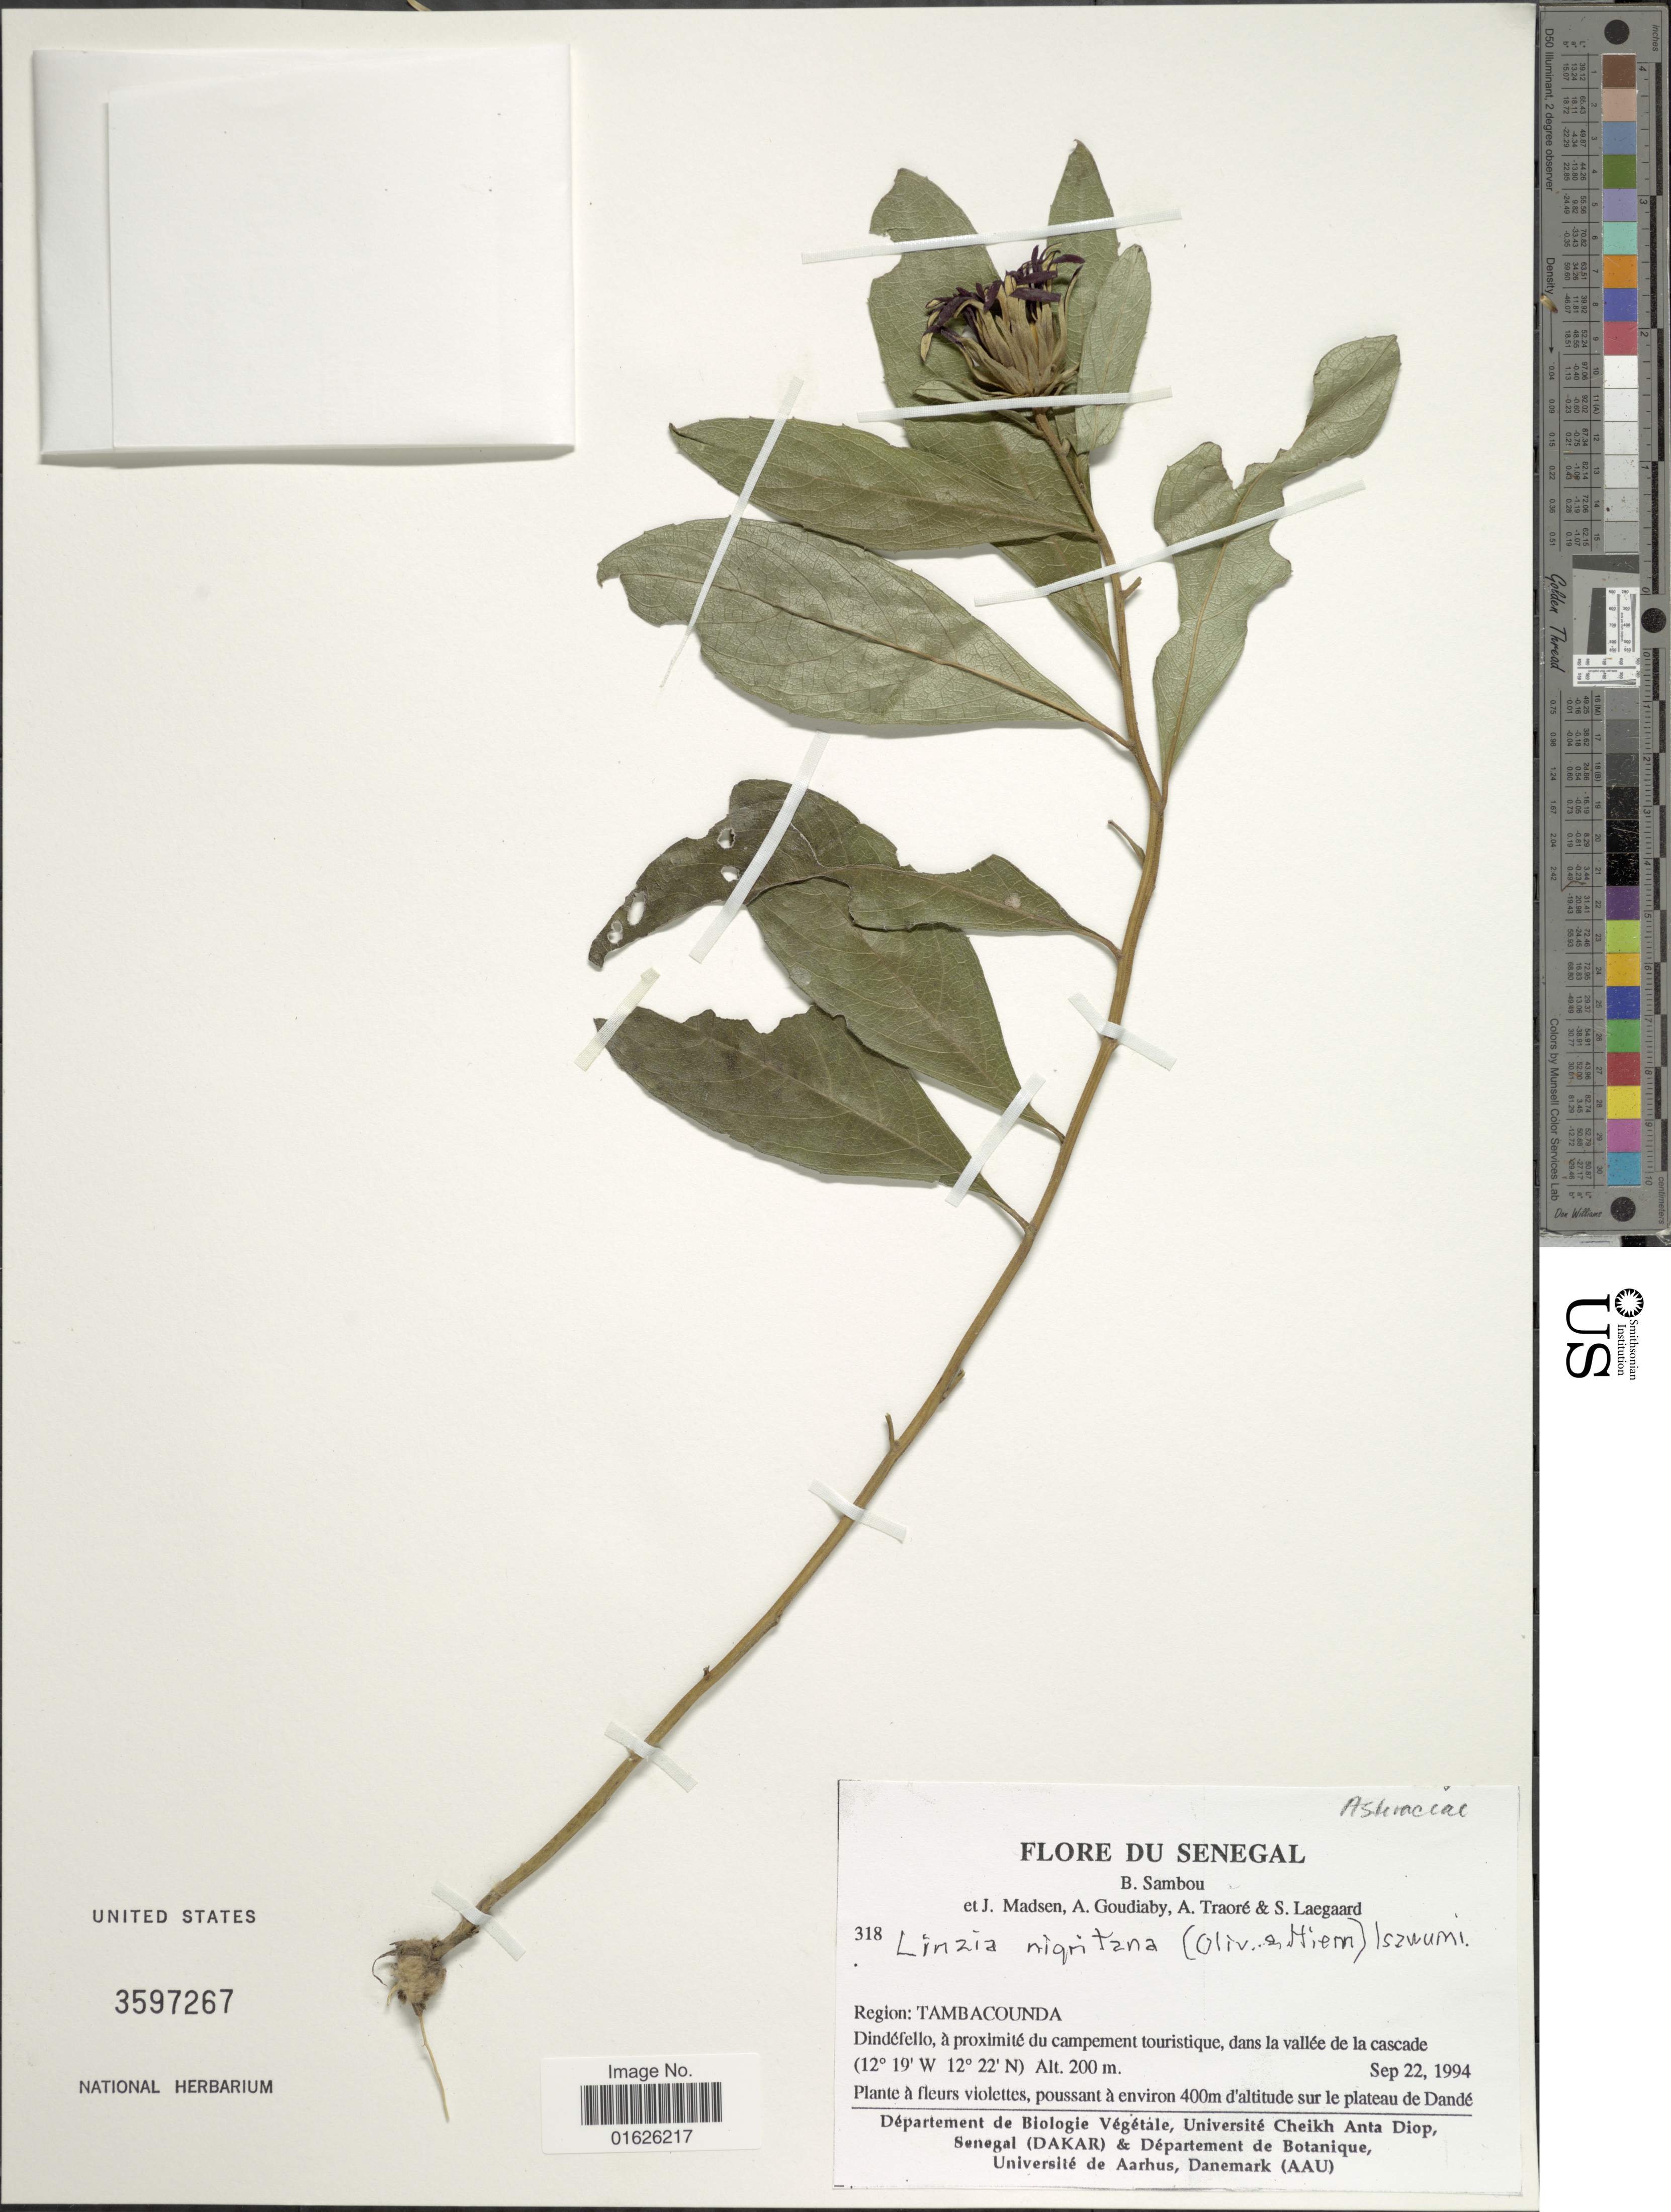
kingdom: Plantae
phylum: Tracheophyta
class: Magnoliopsida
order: Asterales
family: Asteraceae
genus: Linzia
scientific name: Linzia nigritiana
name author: (Oliv. & Hiern) C. Jeffrey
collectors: B. Sambou, J. Madsen, A. Goudiaby, S. Traore & S. Lægaard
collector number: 318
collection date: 1994-09-22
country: Senegal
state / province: Tambacounda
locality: Regio: Tambacounda, Dindefello, a prximite du campement touristiquee, dans ka vallee de la Cascade.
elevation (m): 200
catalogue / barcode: US 3597267